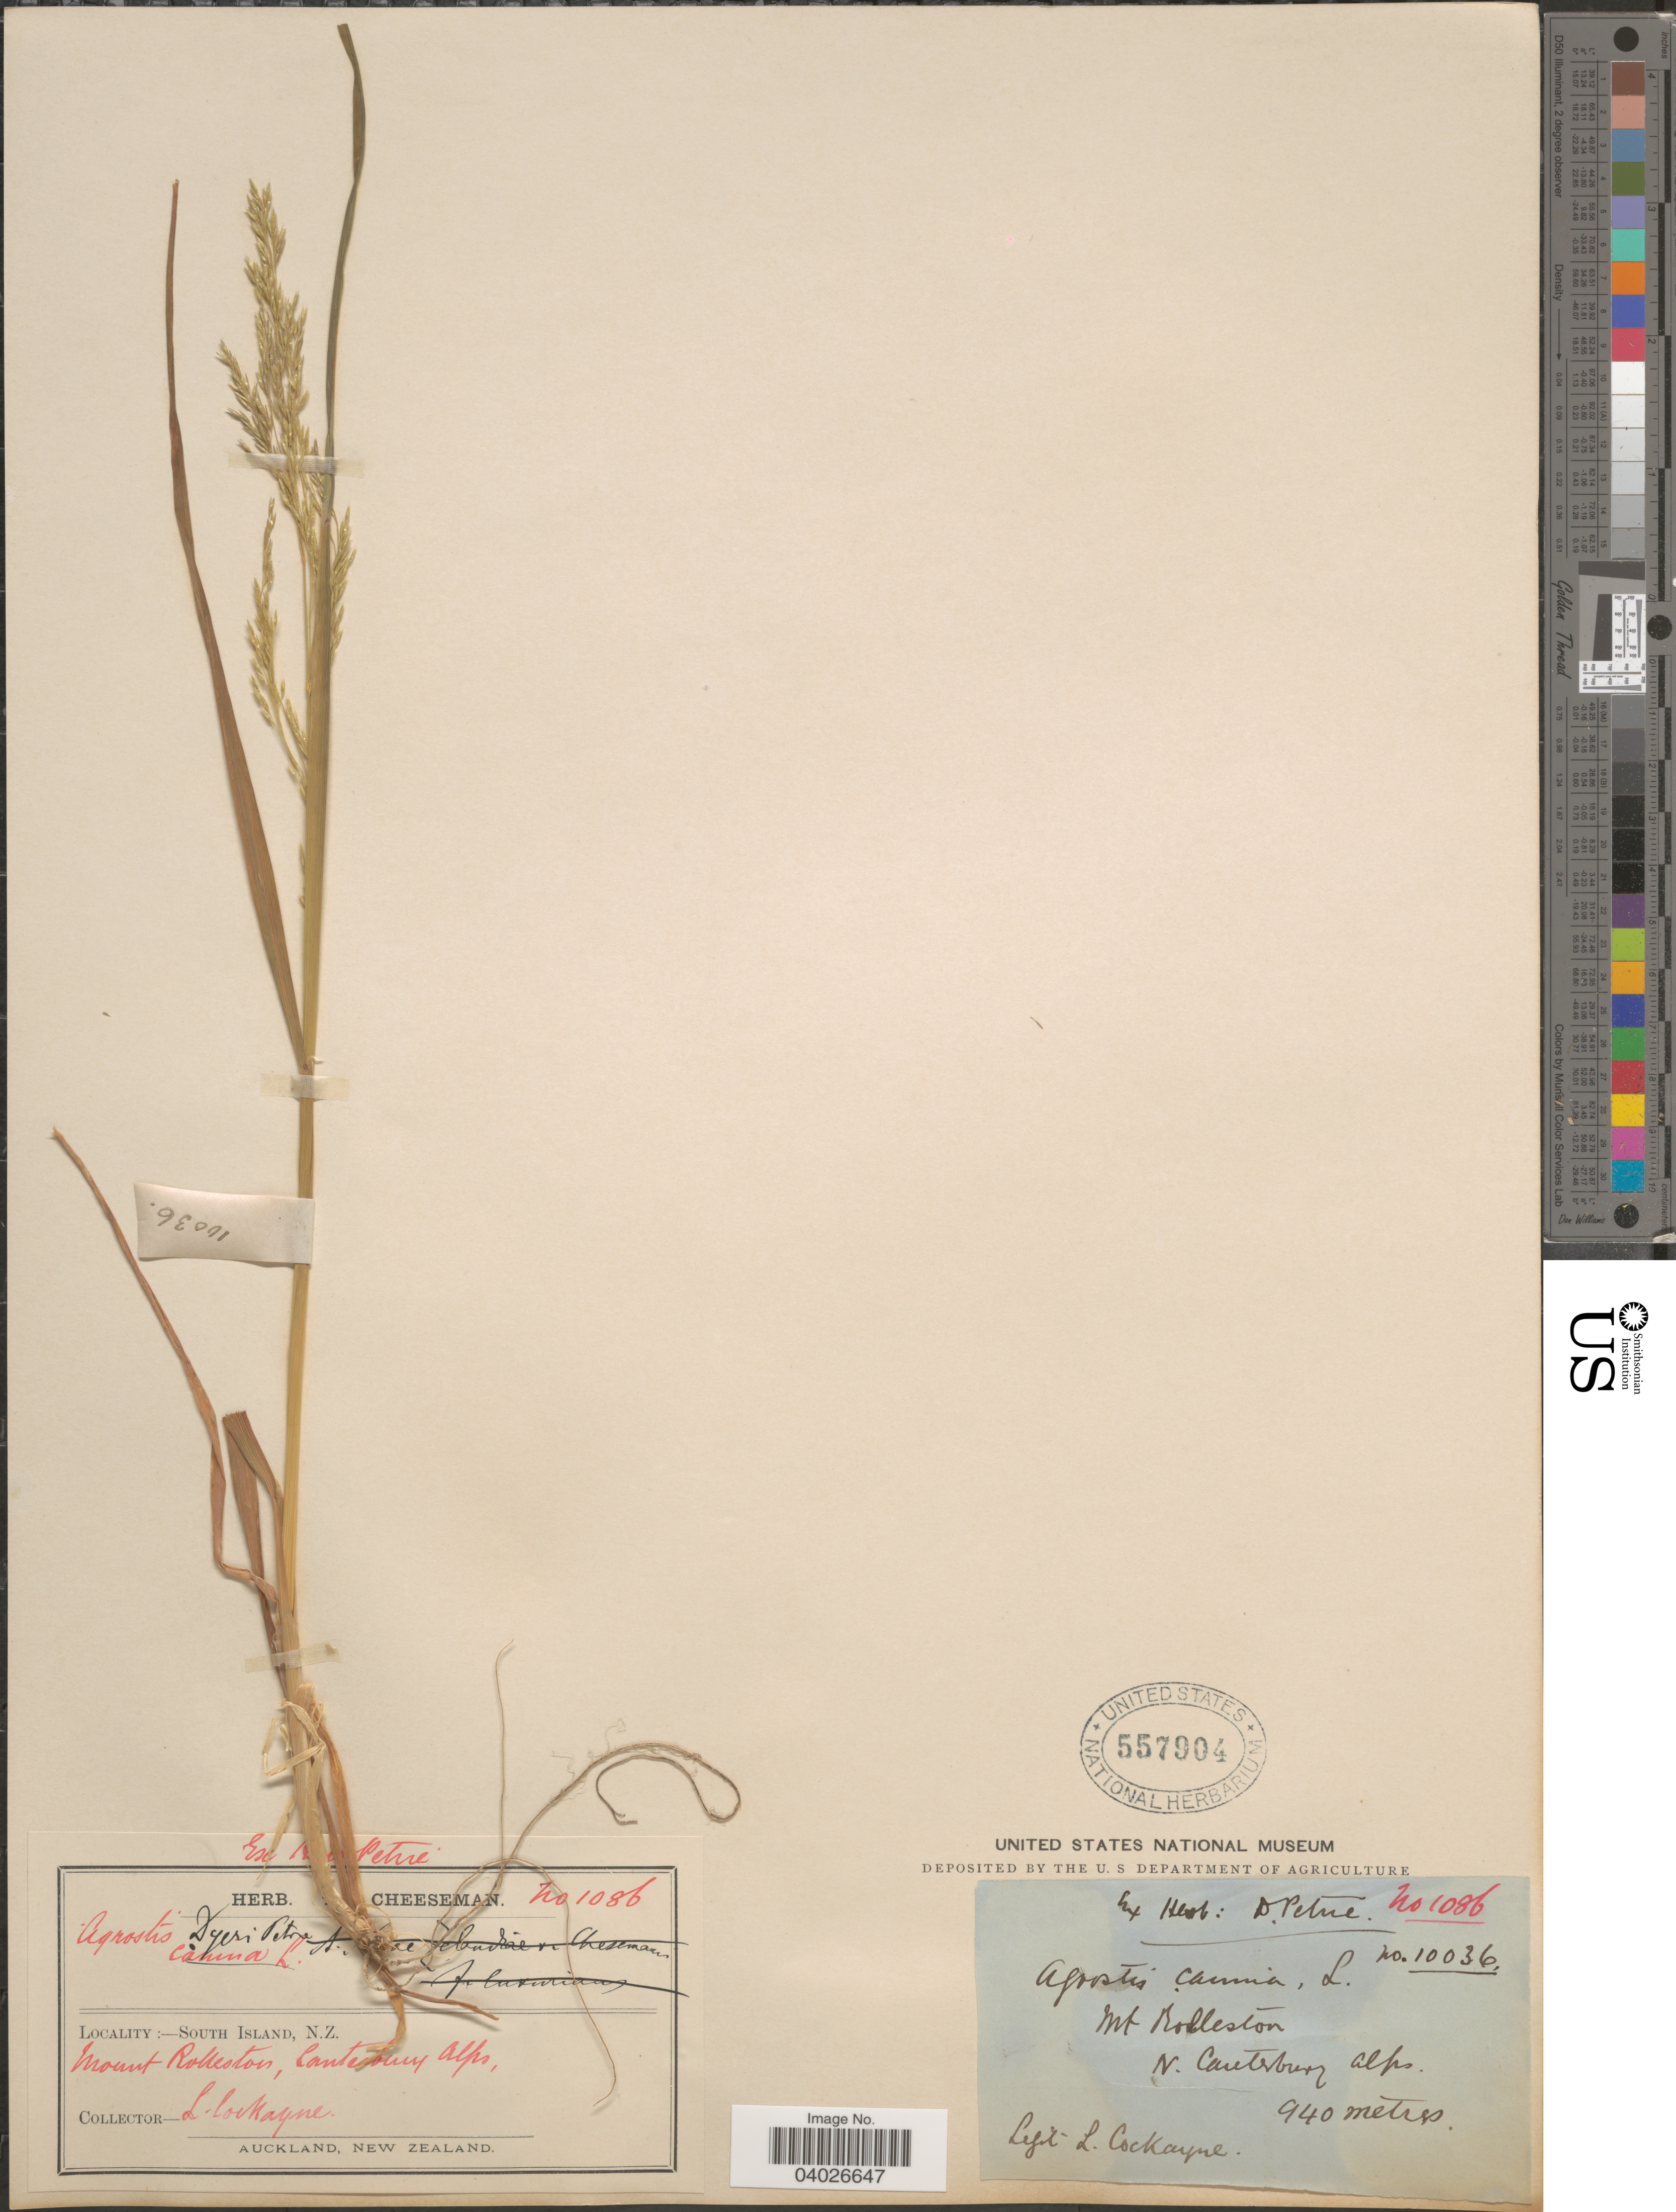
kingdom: Plantae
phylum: Tracheophyta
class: Liliopsida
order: Poales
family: Poaceae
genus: Agrostis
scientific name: Agrostis dyeri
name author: Petrie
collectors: L. Cockayne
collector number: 1086/10036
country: New Zealand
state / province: Canterbury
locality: South Island. Mount Rolleston. Canterbury Alps.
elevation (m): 940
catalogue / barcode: US 557904